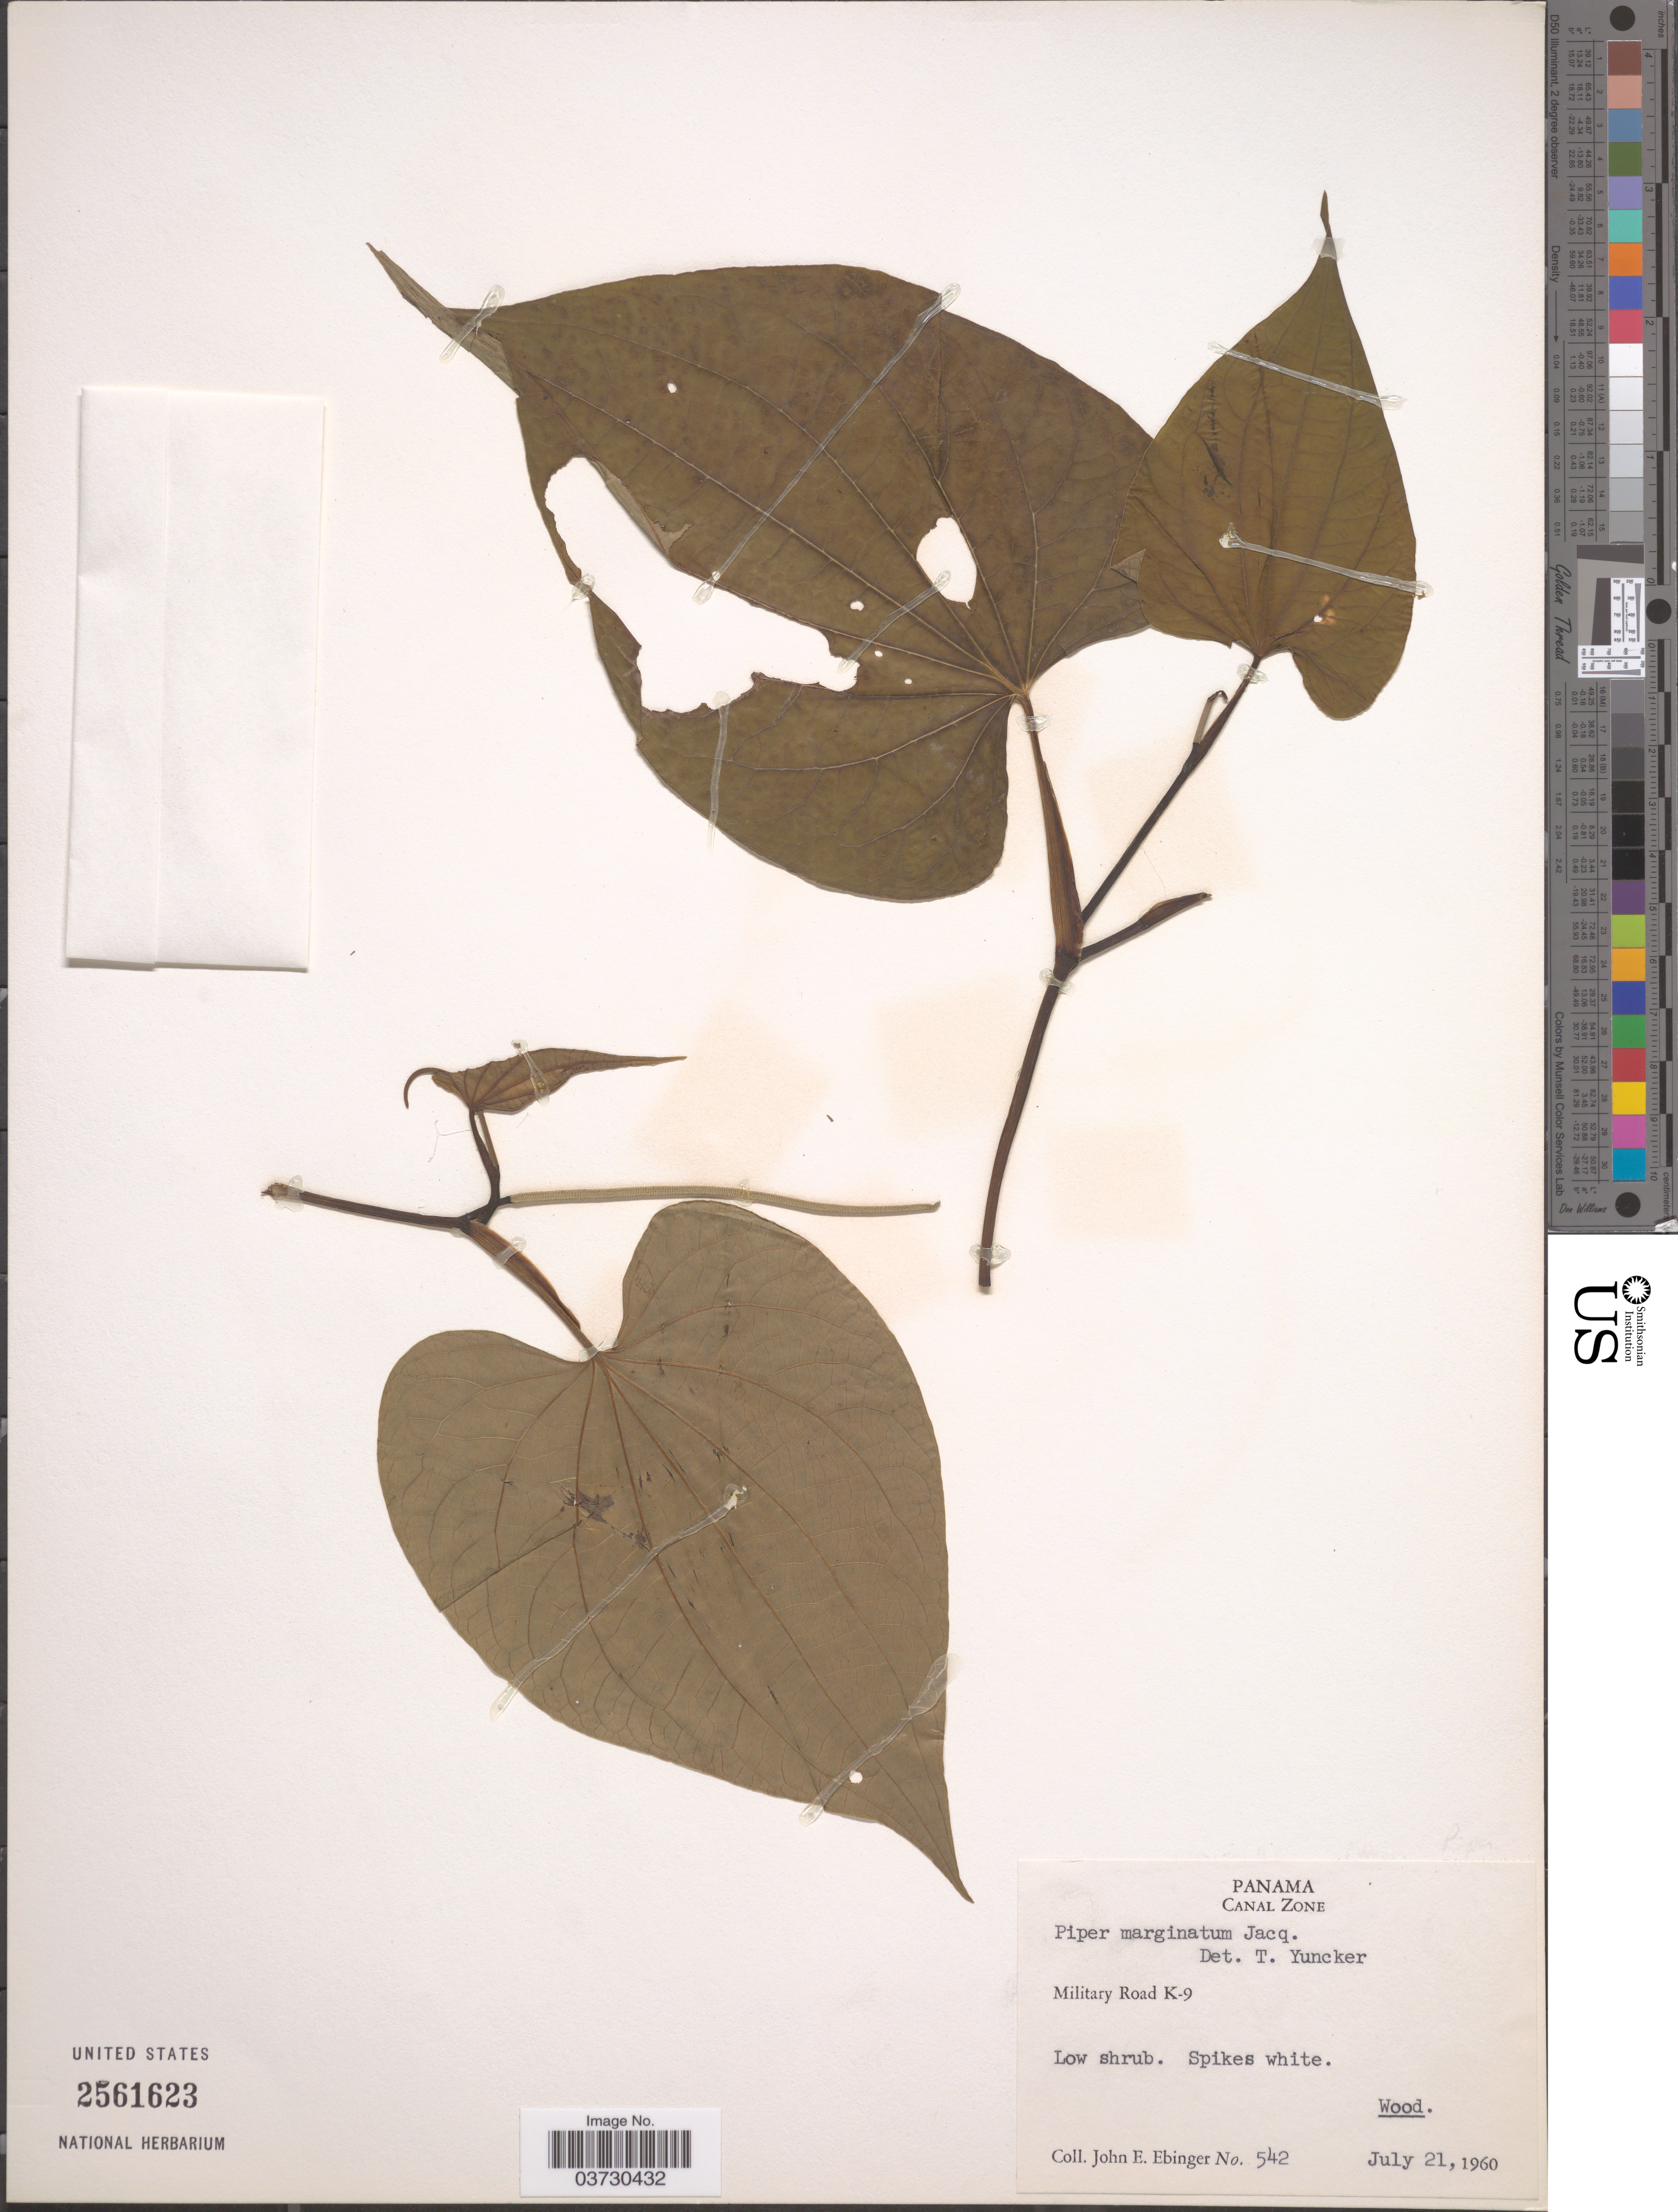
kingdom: Plantae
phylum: Tracheophyta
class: Magnoliopsida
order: Piperales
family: Piperaceae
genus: Piper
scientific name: Piper marginatum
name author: Jacq.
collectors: J. Ebinger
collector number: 542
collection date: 1960-07-21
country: Panama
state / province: Colón / Panamá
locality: Canal Zone. Military Road K-9.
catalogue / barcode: US 2561623